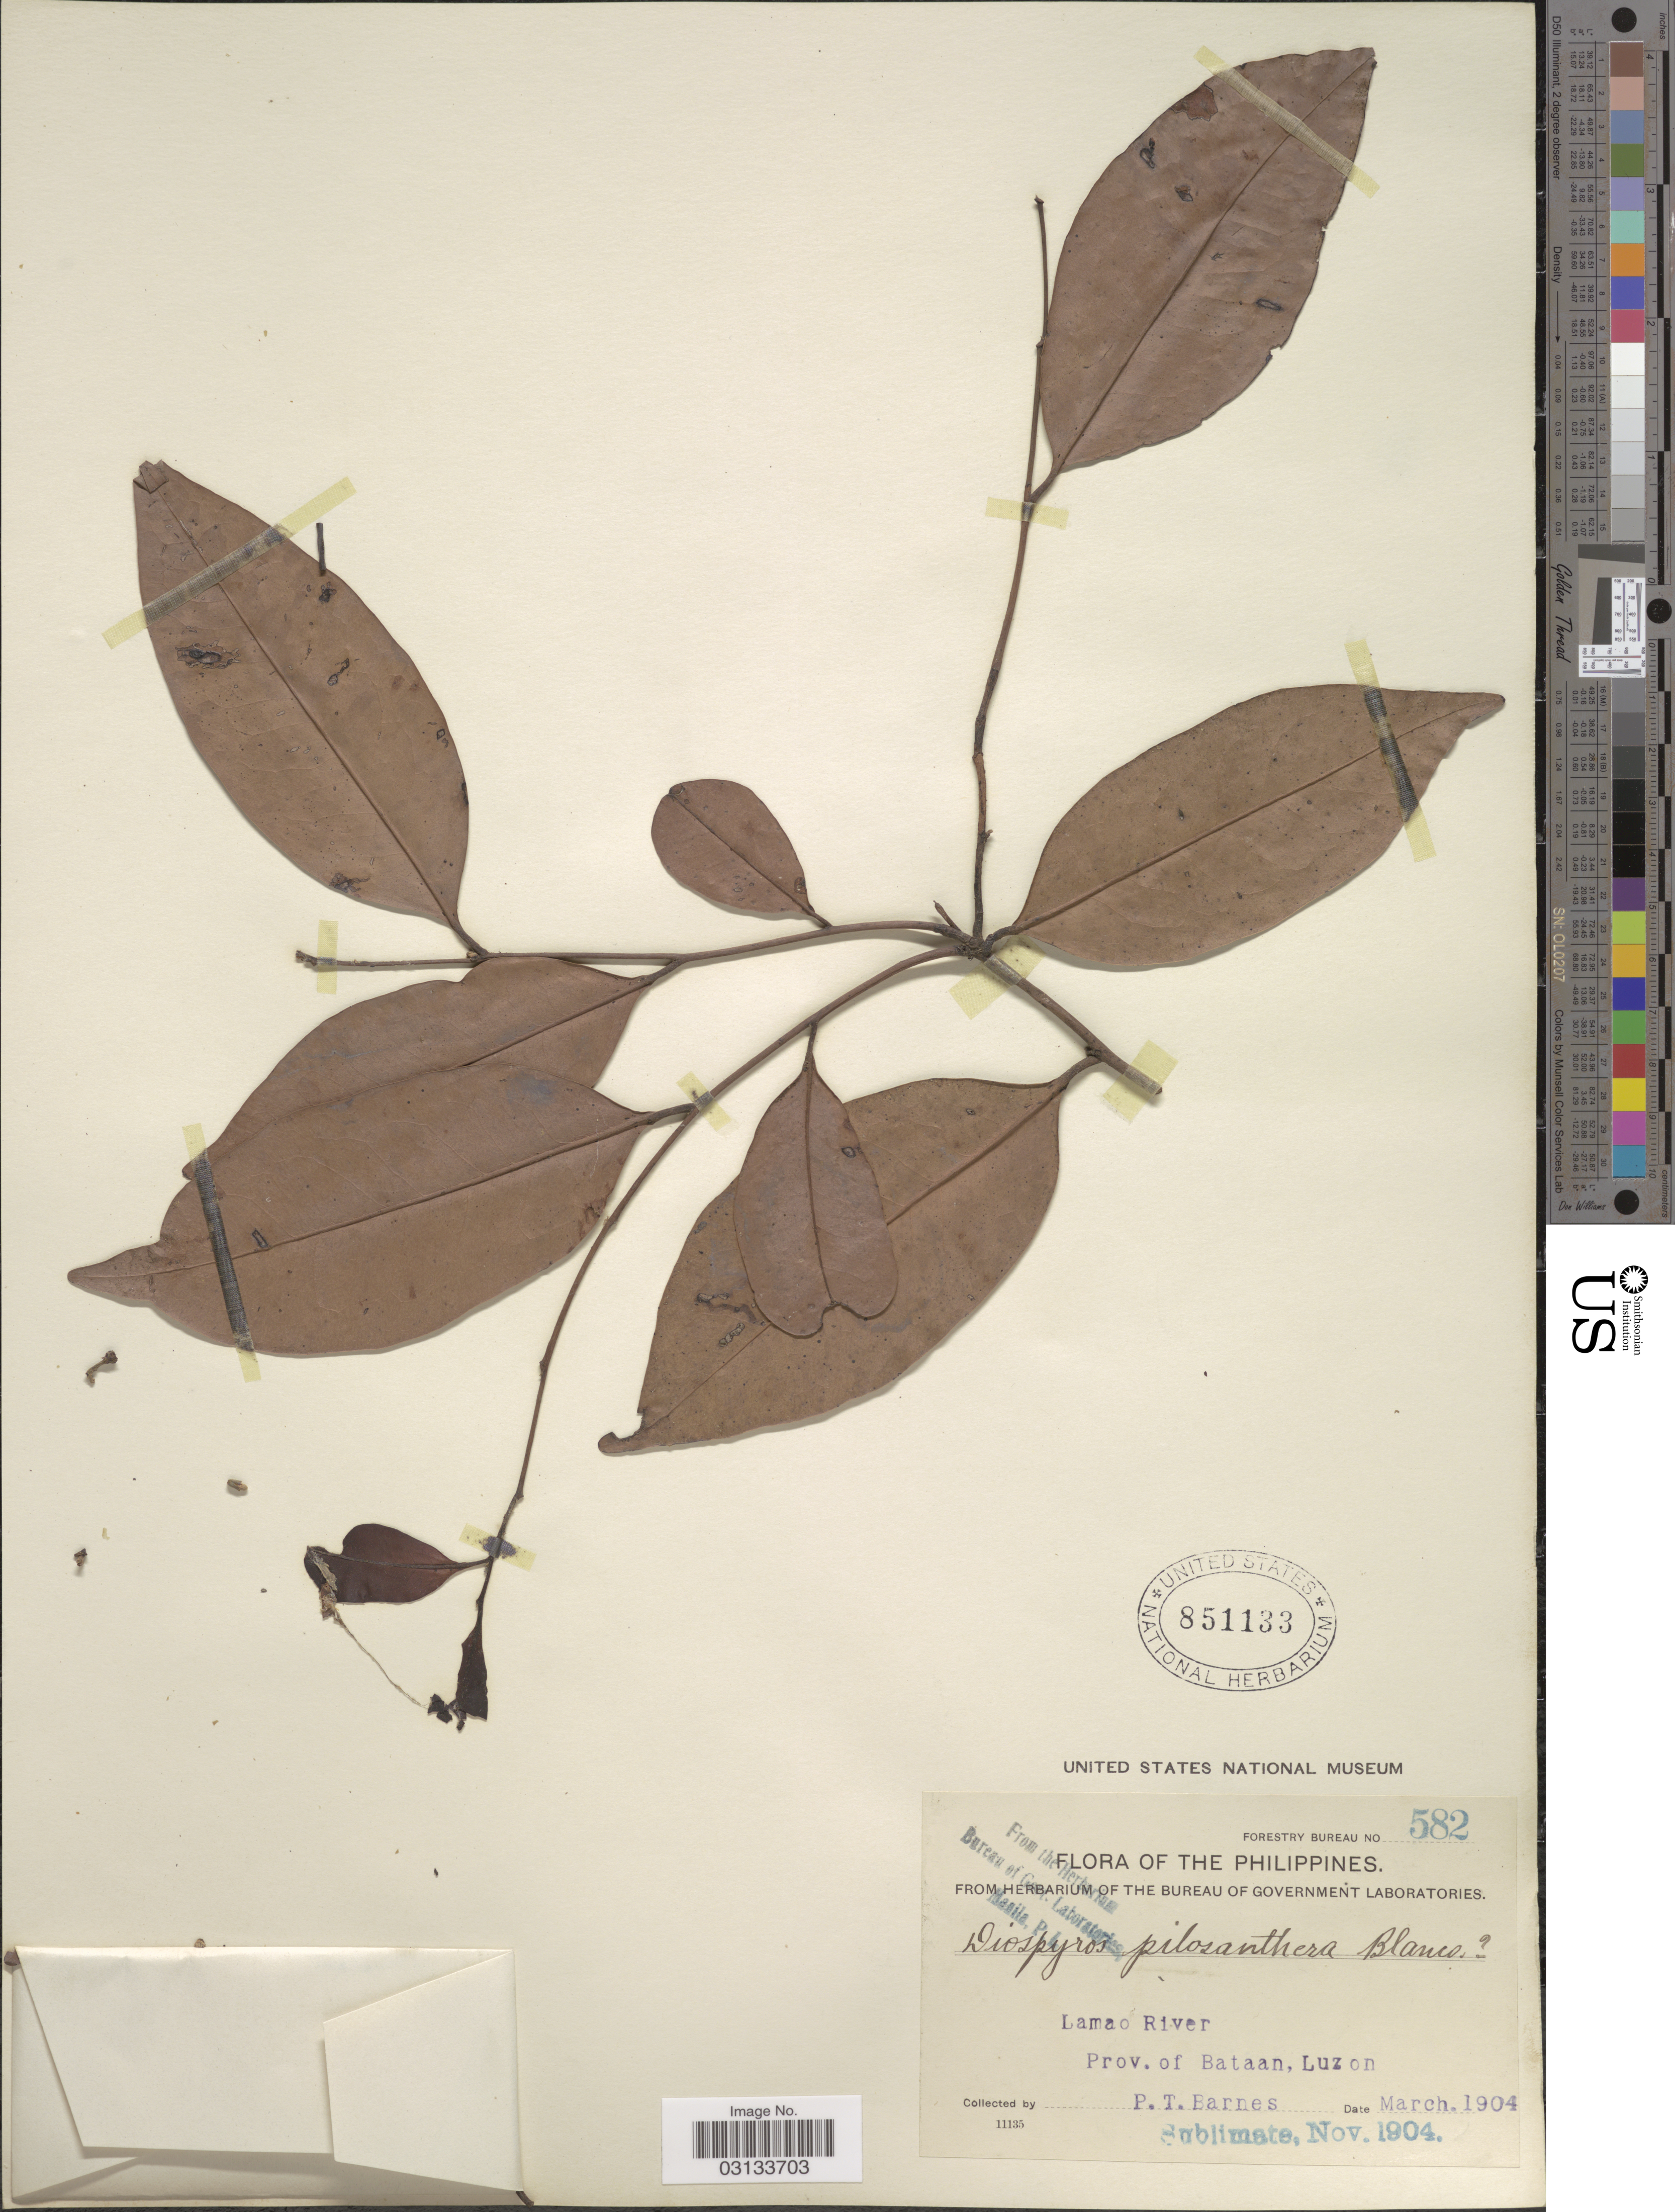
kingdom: Plantae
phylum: Tracheophyta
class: Magnoliopsida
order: Ericales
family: Ebenaceae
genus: Diospyros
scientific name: Diospyros pilosanthera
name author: Blanco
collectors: P. Barnes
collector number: Forestry Bureau 582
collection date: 1904-03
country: Philippines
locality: Lamao River. Prov. of Bataan, Luzon.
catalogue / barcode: US 851133